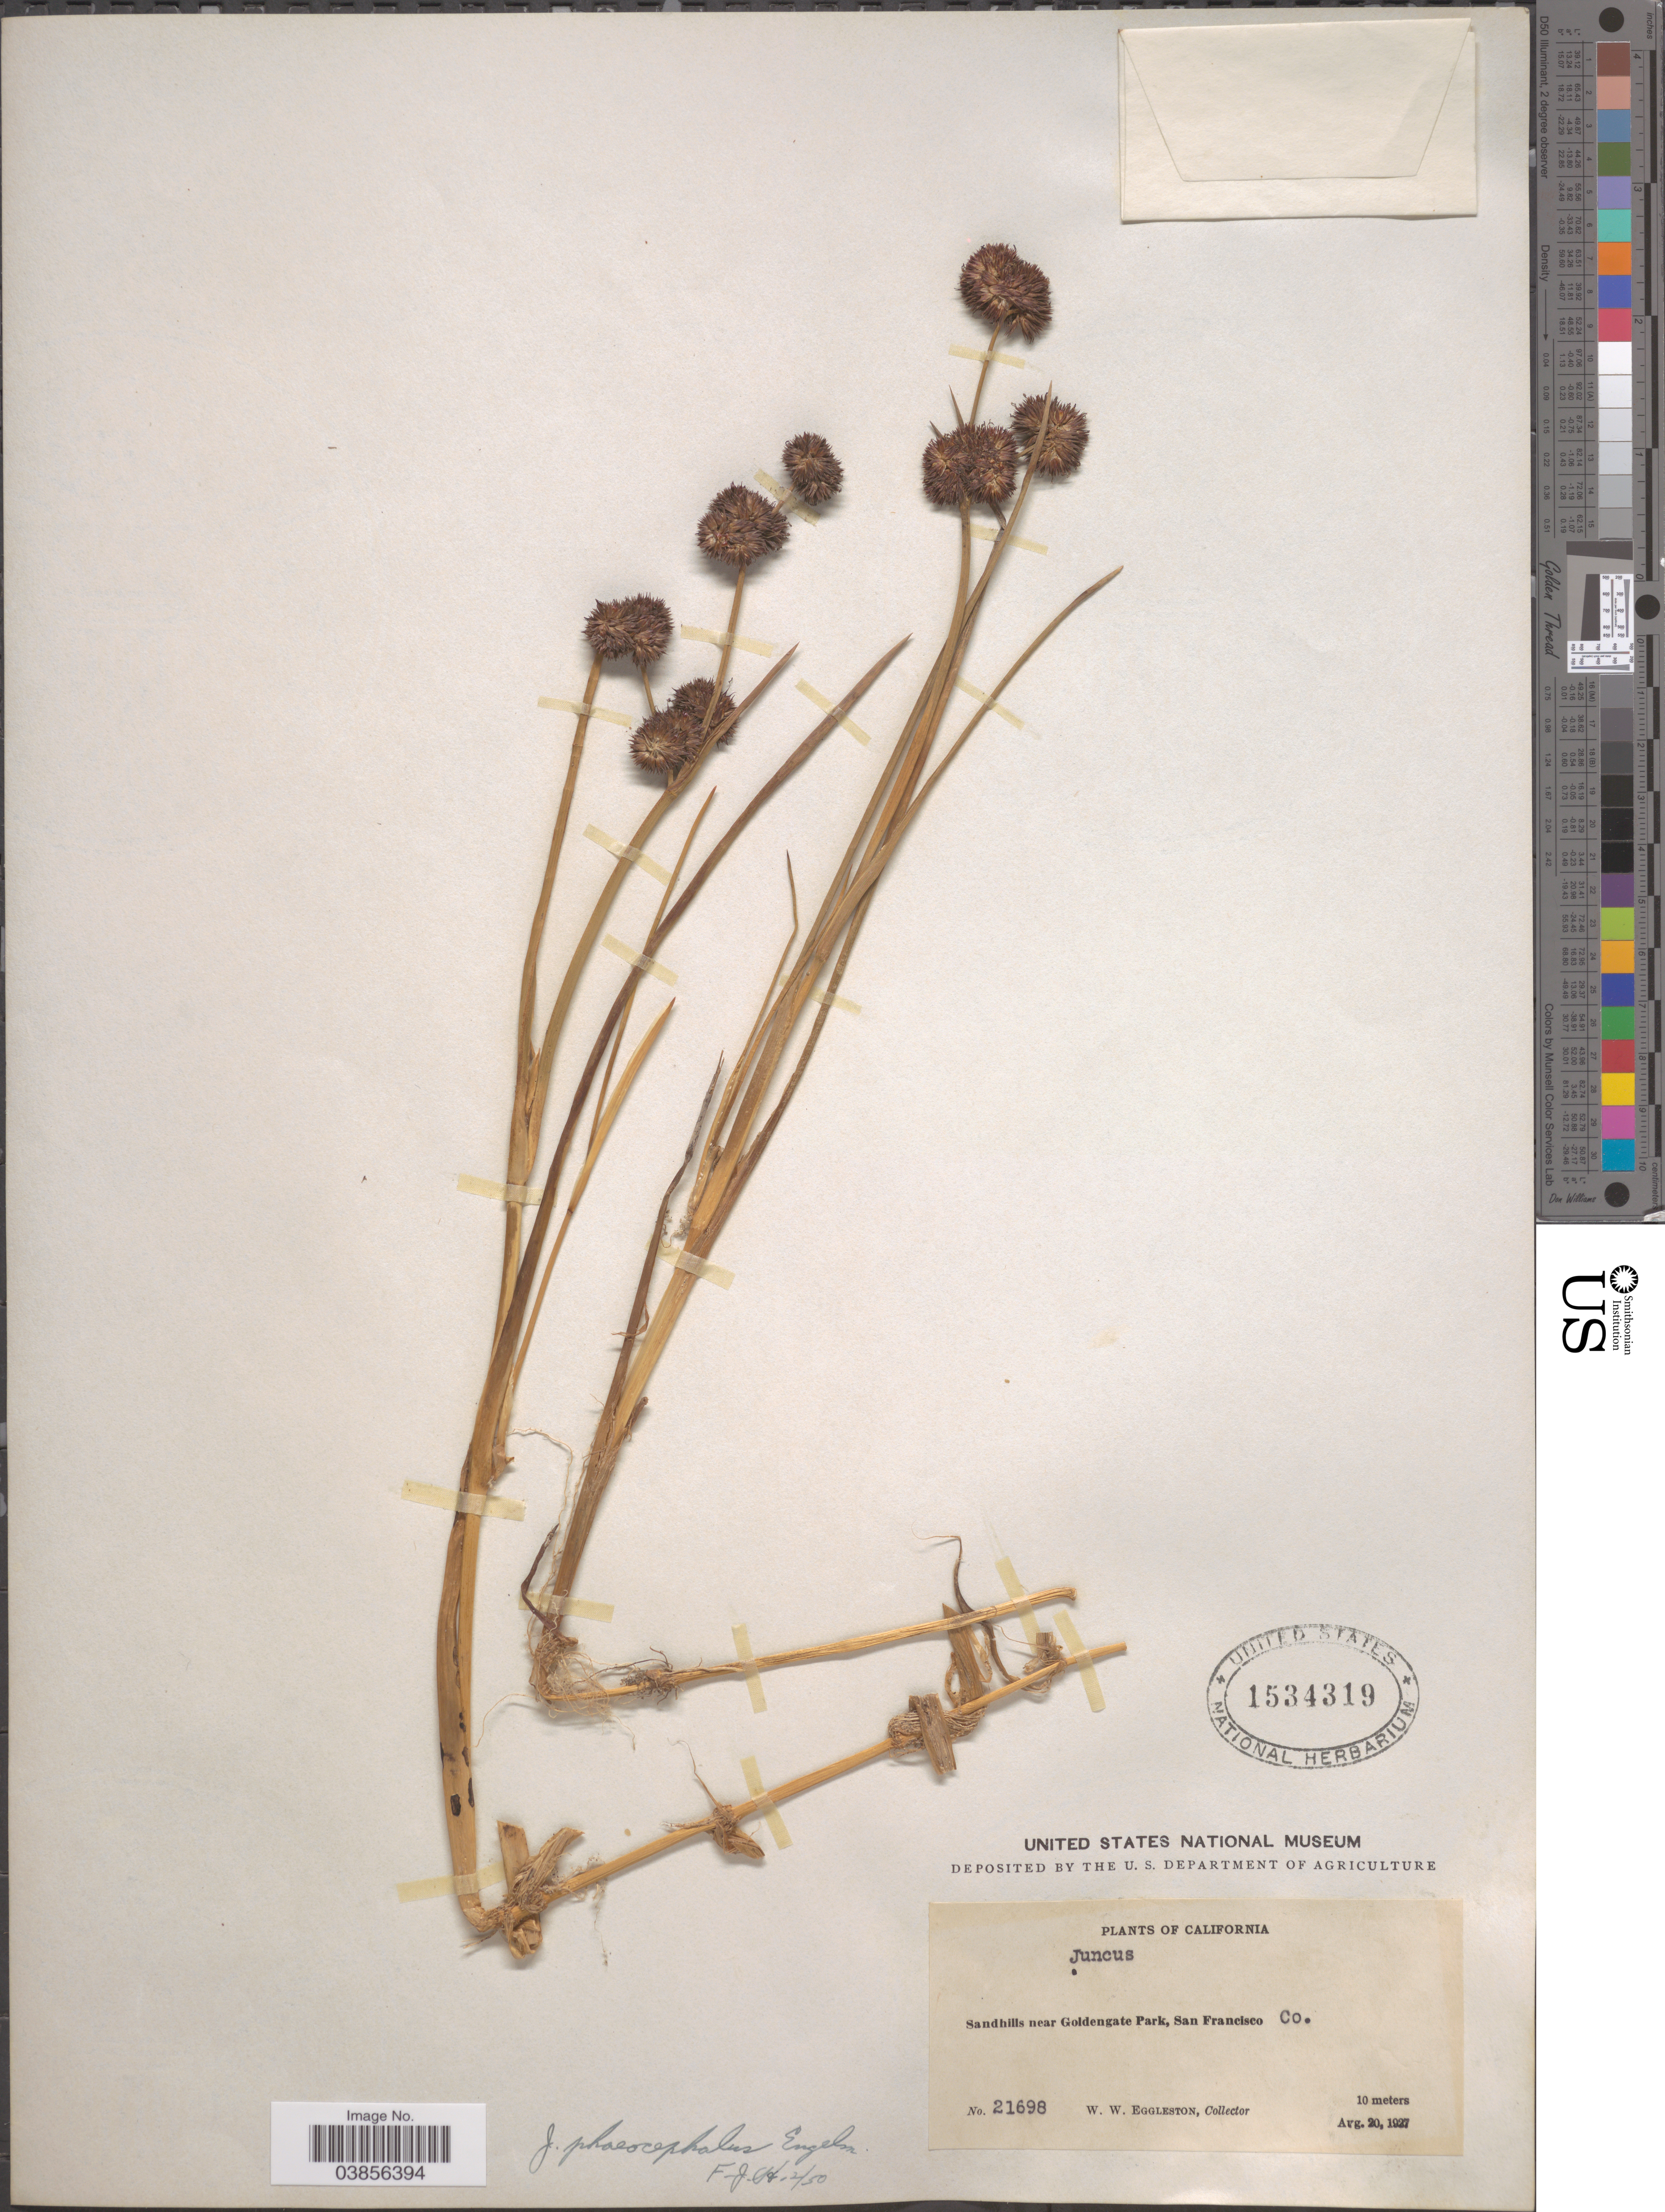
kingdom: Plantae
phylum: Tracheophyta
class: Liliopsida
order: Poales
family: Juncaceae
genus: Juncus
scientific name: Juncus phaeocephalus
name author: Engelm.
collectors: W. W. Eggleston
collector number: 21698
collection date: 1927-04-20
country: United States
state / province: California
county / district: San Francisco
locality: Sandhills near Goldengate Park, San Francisco Co.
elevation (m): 10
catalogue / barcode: US 1534319